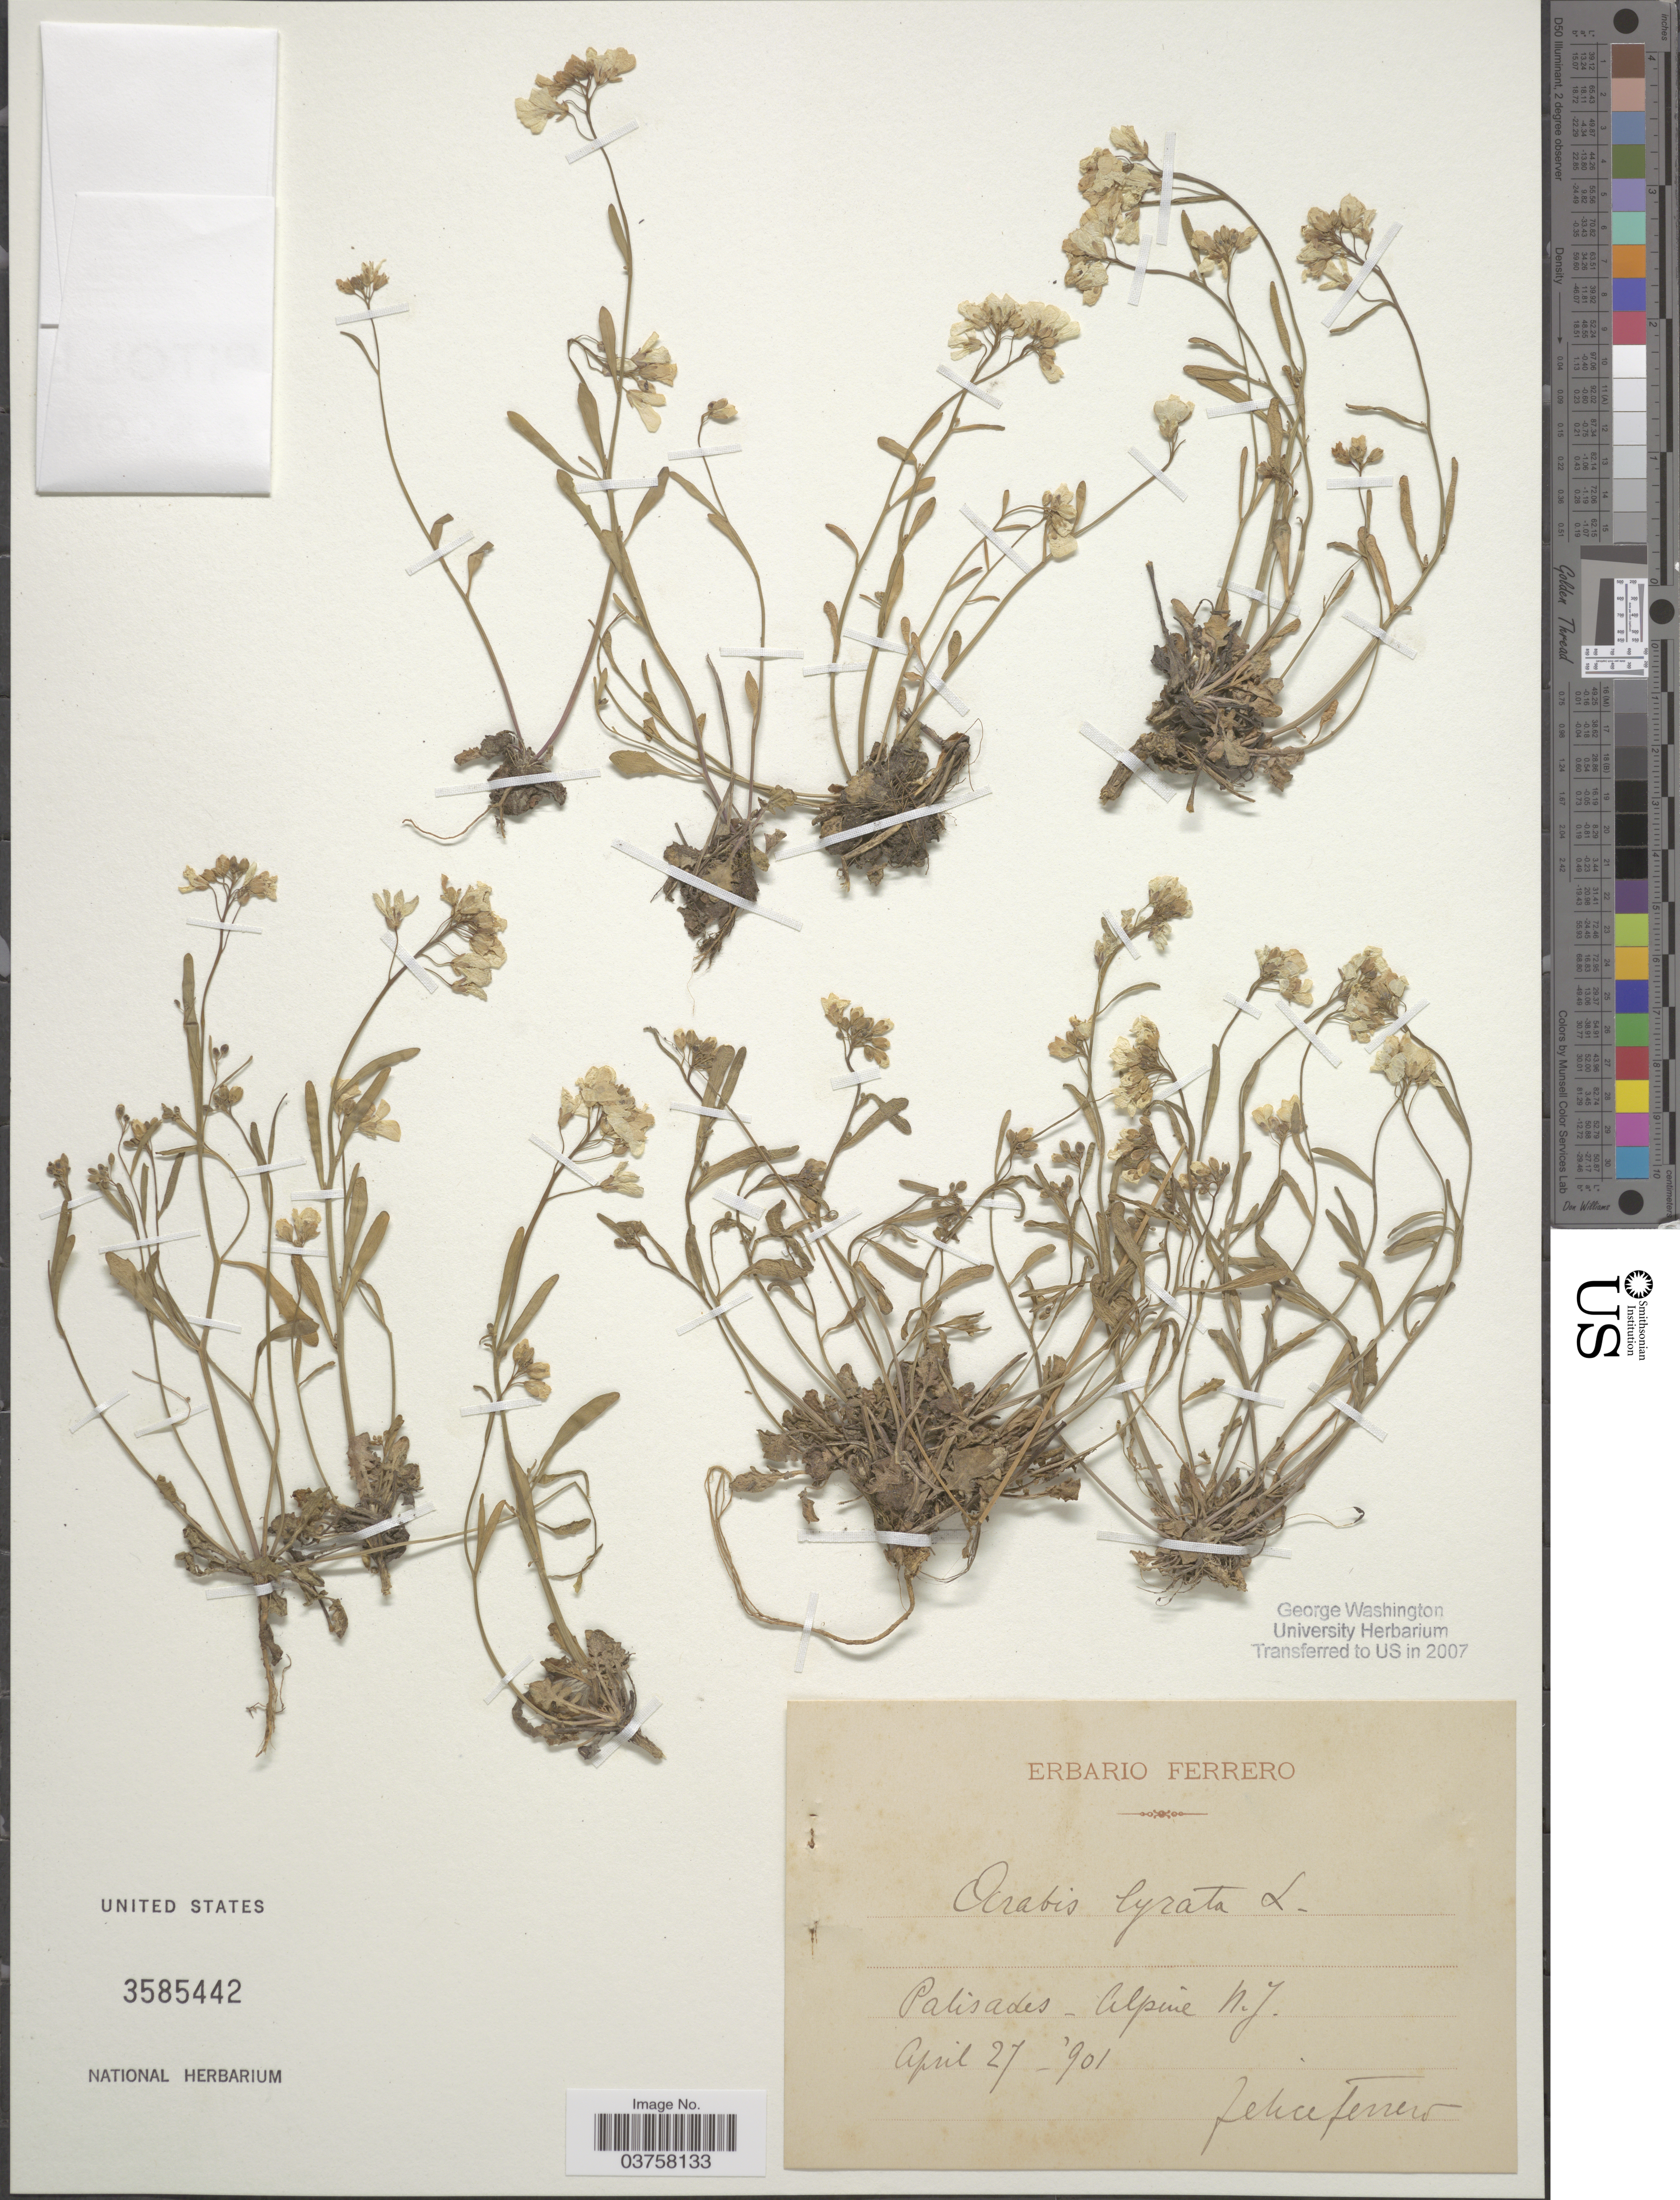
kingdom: Plantae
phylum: Tracheophyta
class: Magnoliopsida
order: Brassicales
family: Brassicaceae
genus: Arabis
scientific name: Arabis lyrata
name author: L.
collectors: F. Ferrero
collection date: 1901-04-27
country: United States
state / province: New Jersey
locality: Palisades- Alpine.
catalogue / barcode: US 3585442